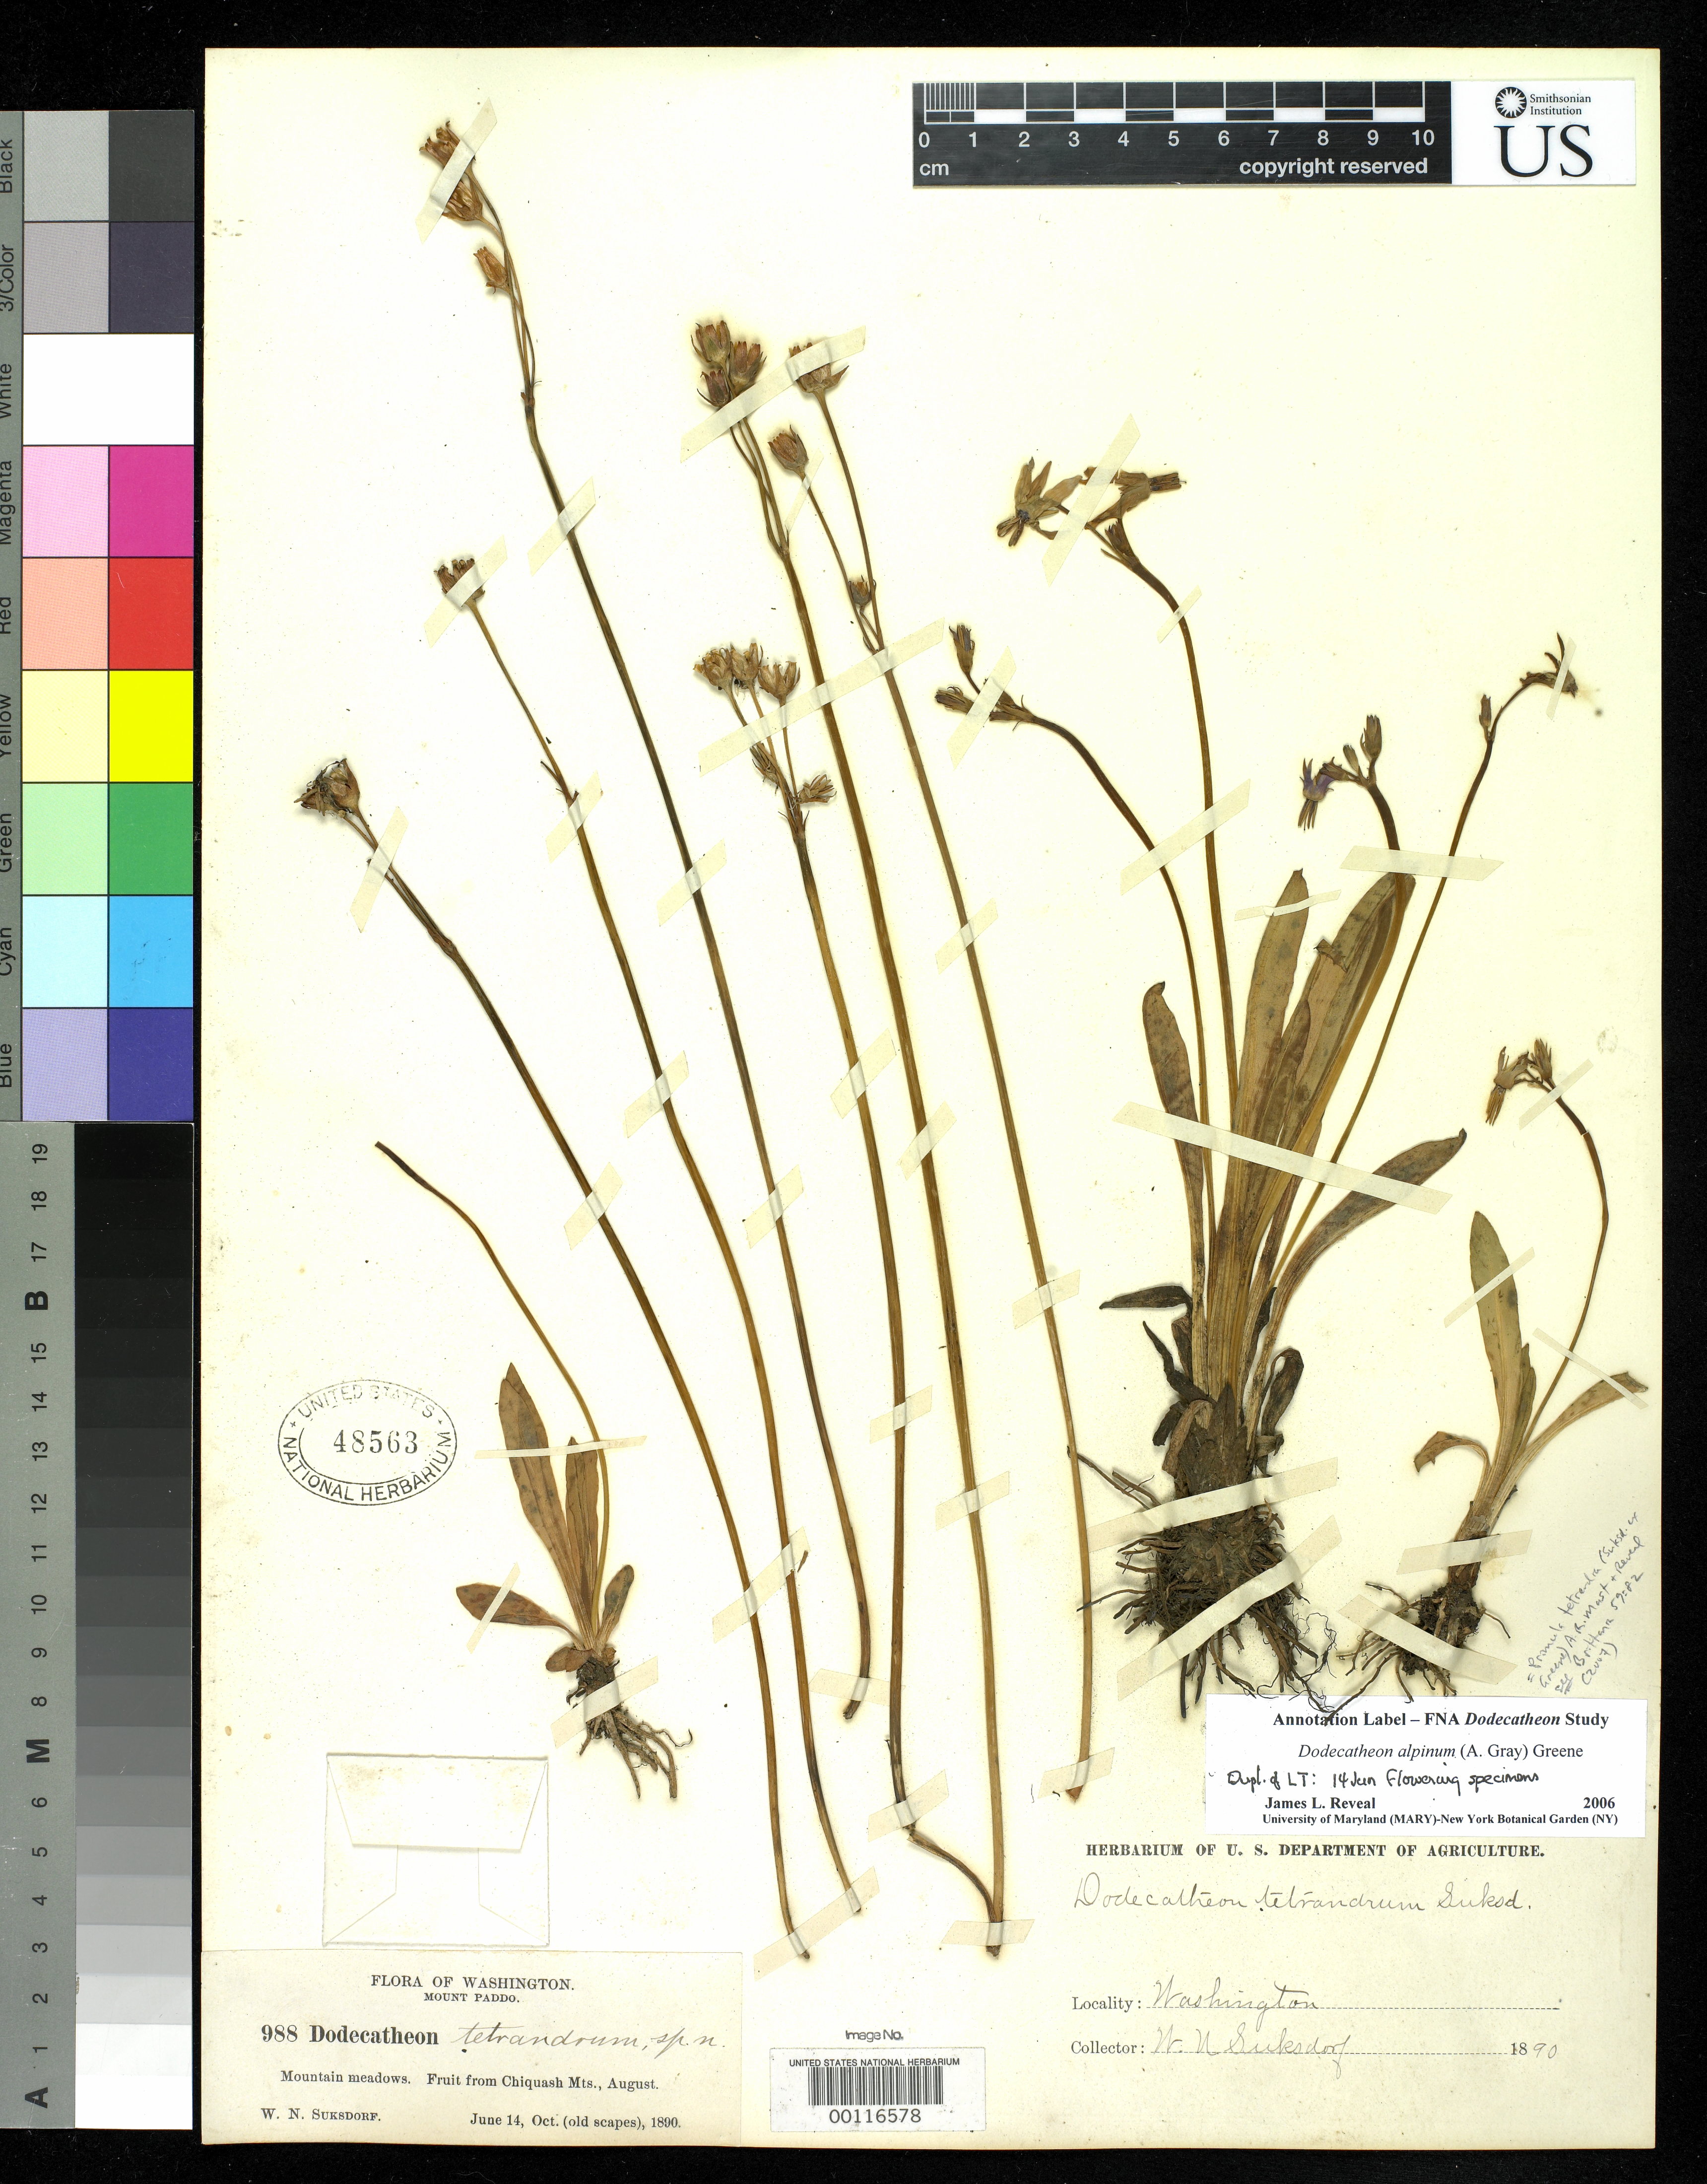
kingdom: Plantae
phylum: Tracheophyta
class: Magnoliopsida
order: Ericales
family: Primulaceae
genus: Dodecatheon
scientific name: Dodecatheon tetrandrum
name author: Suksd.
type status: Syntype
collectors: W. N. Suksdorf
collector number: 988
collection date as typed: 14 Jun 1890 and -- Oct 1890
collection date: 1890-06-14,1890-10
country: United States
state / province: Washington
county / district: Skamania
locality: Mount Paddo. Mountain meadows. Fruit from Chiquash Mts., August.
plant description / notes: =Primula tetrandra (Suksd. ex Greene) Mast & Reveal, see Brittonia 59: 82 (2007).; Sheet apparently mounted with flowering and fruiting specimens collected on two (possibly 3?) different dates and possibly different locations. As annotated by Reveal (2006), "Dupl. of LT: 14 Jun flowering specimens". Lectotypification ined.?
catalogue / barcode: US 48563